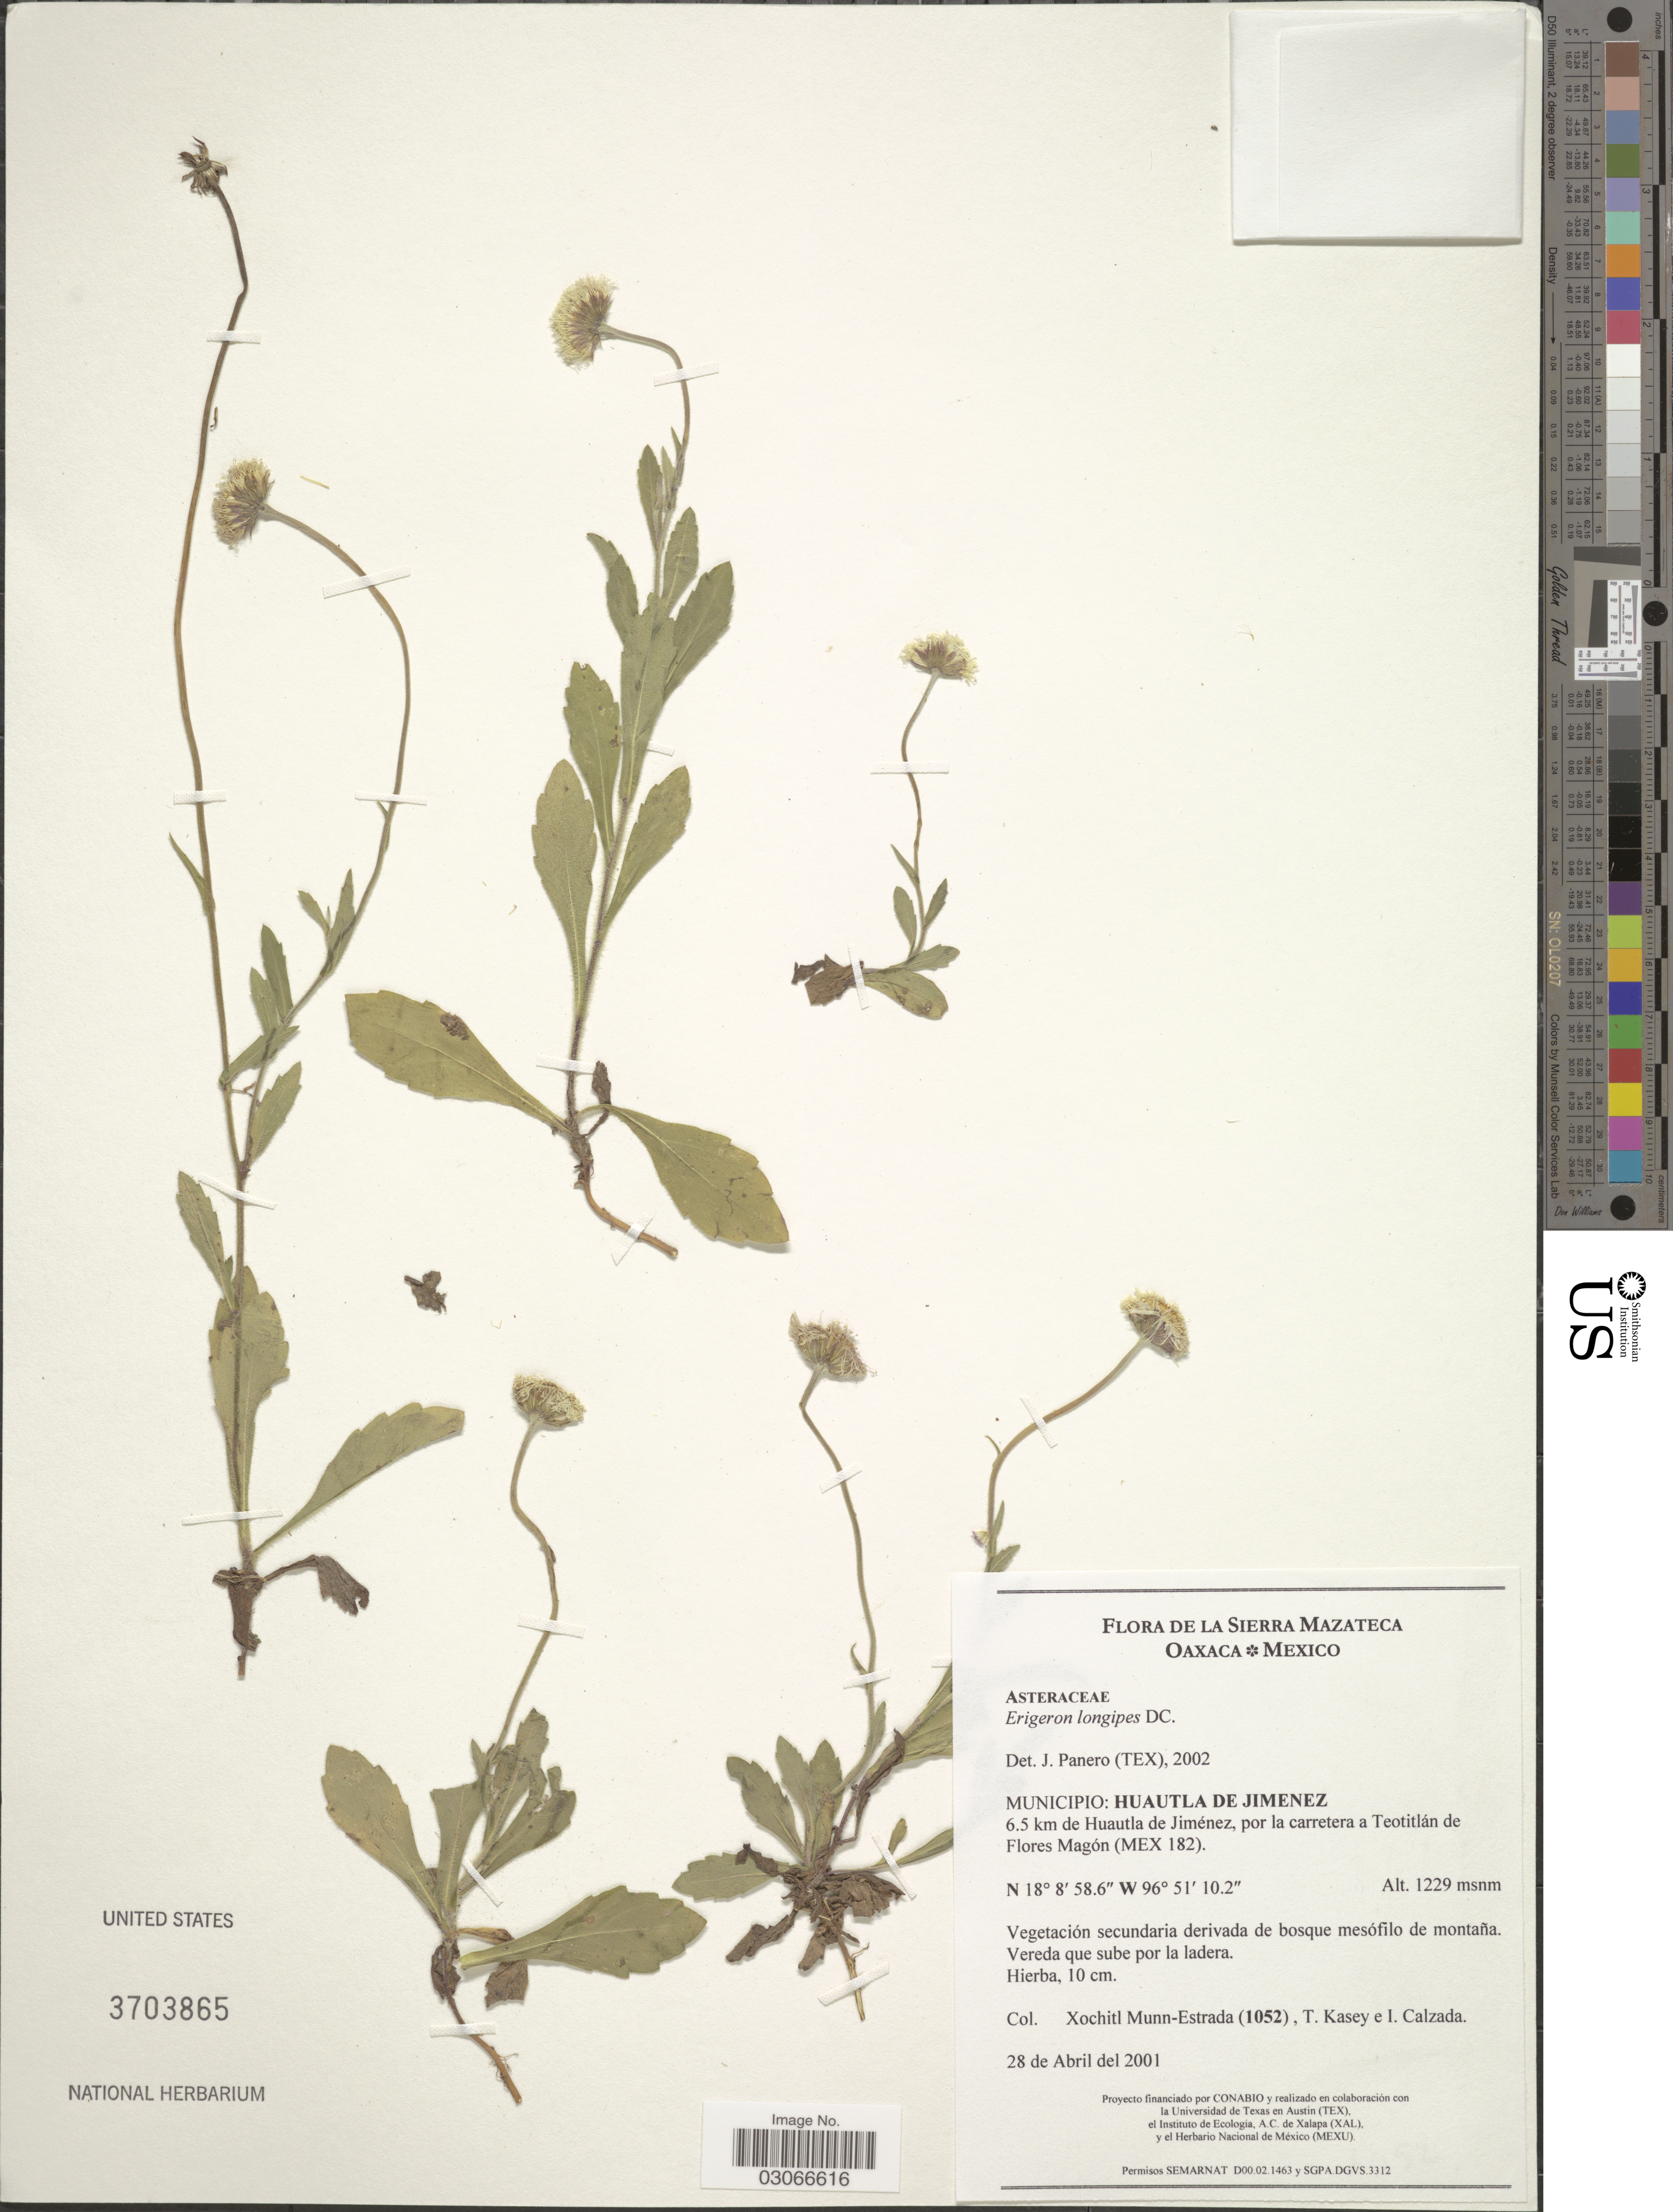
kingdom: Plantae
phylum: Tracheophyta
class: Magnoliopsida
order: Asterales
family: Asteraceae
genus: Erigeron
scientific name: Erigeron longipes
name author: DC.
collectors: X. Munn-Estrada, T. Kasey & I. Calzada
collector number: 1052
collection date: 2001-04-28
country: Mexico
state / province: Oaxaca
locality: De La Sierra Mazateca. Municipio: Huautla De Jimenez. 6.5 km de Huautla de Jiménez, por la carretera a Teotitlán de Flores Magón (MEX 182).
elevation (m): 1229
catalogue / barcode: US 3703865